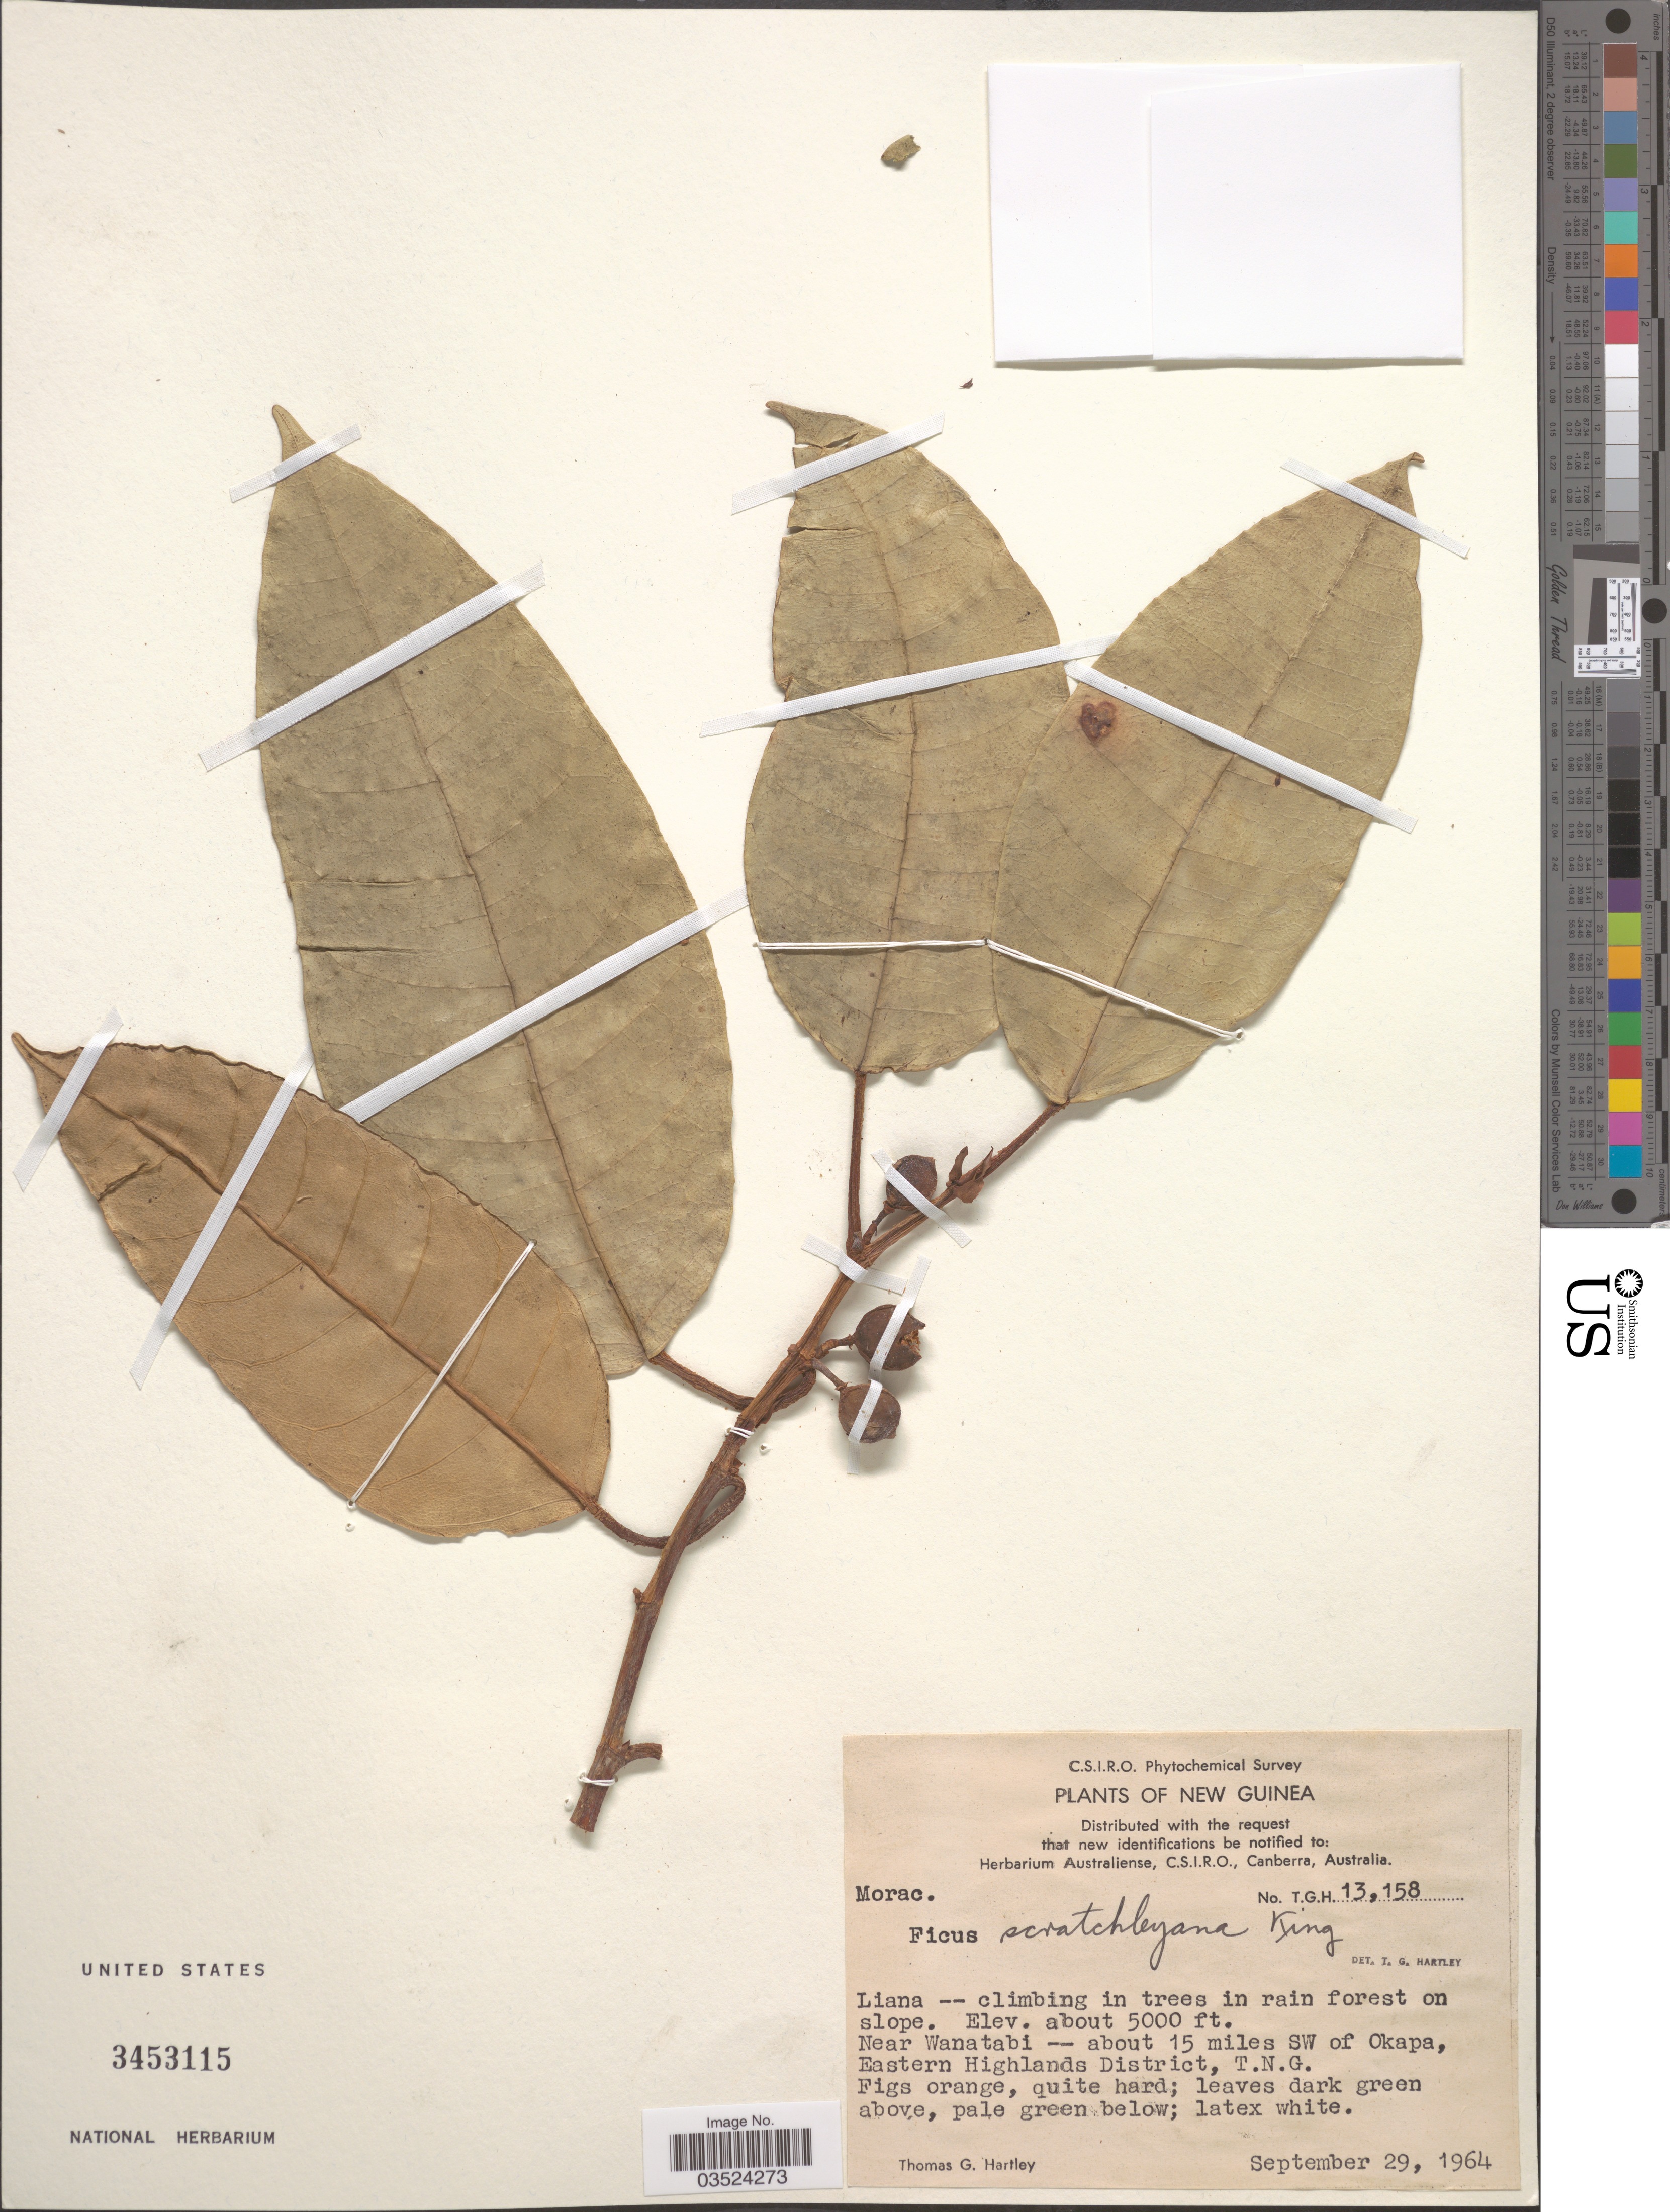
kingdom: Plantae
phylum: Tracheophyta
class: Magnoliopsida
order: Rosales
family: Moraceae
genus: Ficus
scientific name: Ficus scratchleyana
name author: R.M. King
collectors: T. G. Hartley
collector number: TGH 13158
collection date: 1964-09-29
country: Papua New Guinea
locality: New Guinea. Near Wanatabi -- about 15 miles SW of Okapa, Eastern Highlands District, T.N.G.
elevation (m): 1524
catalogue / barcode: US 3453115